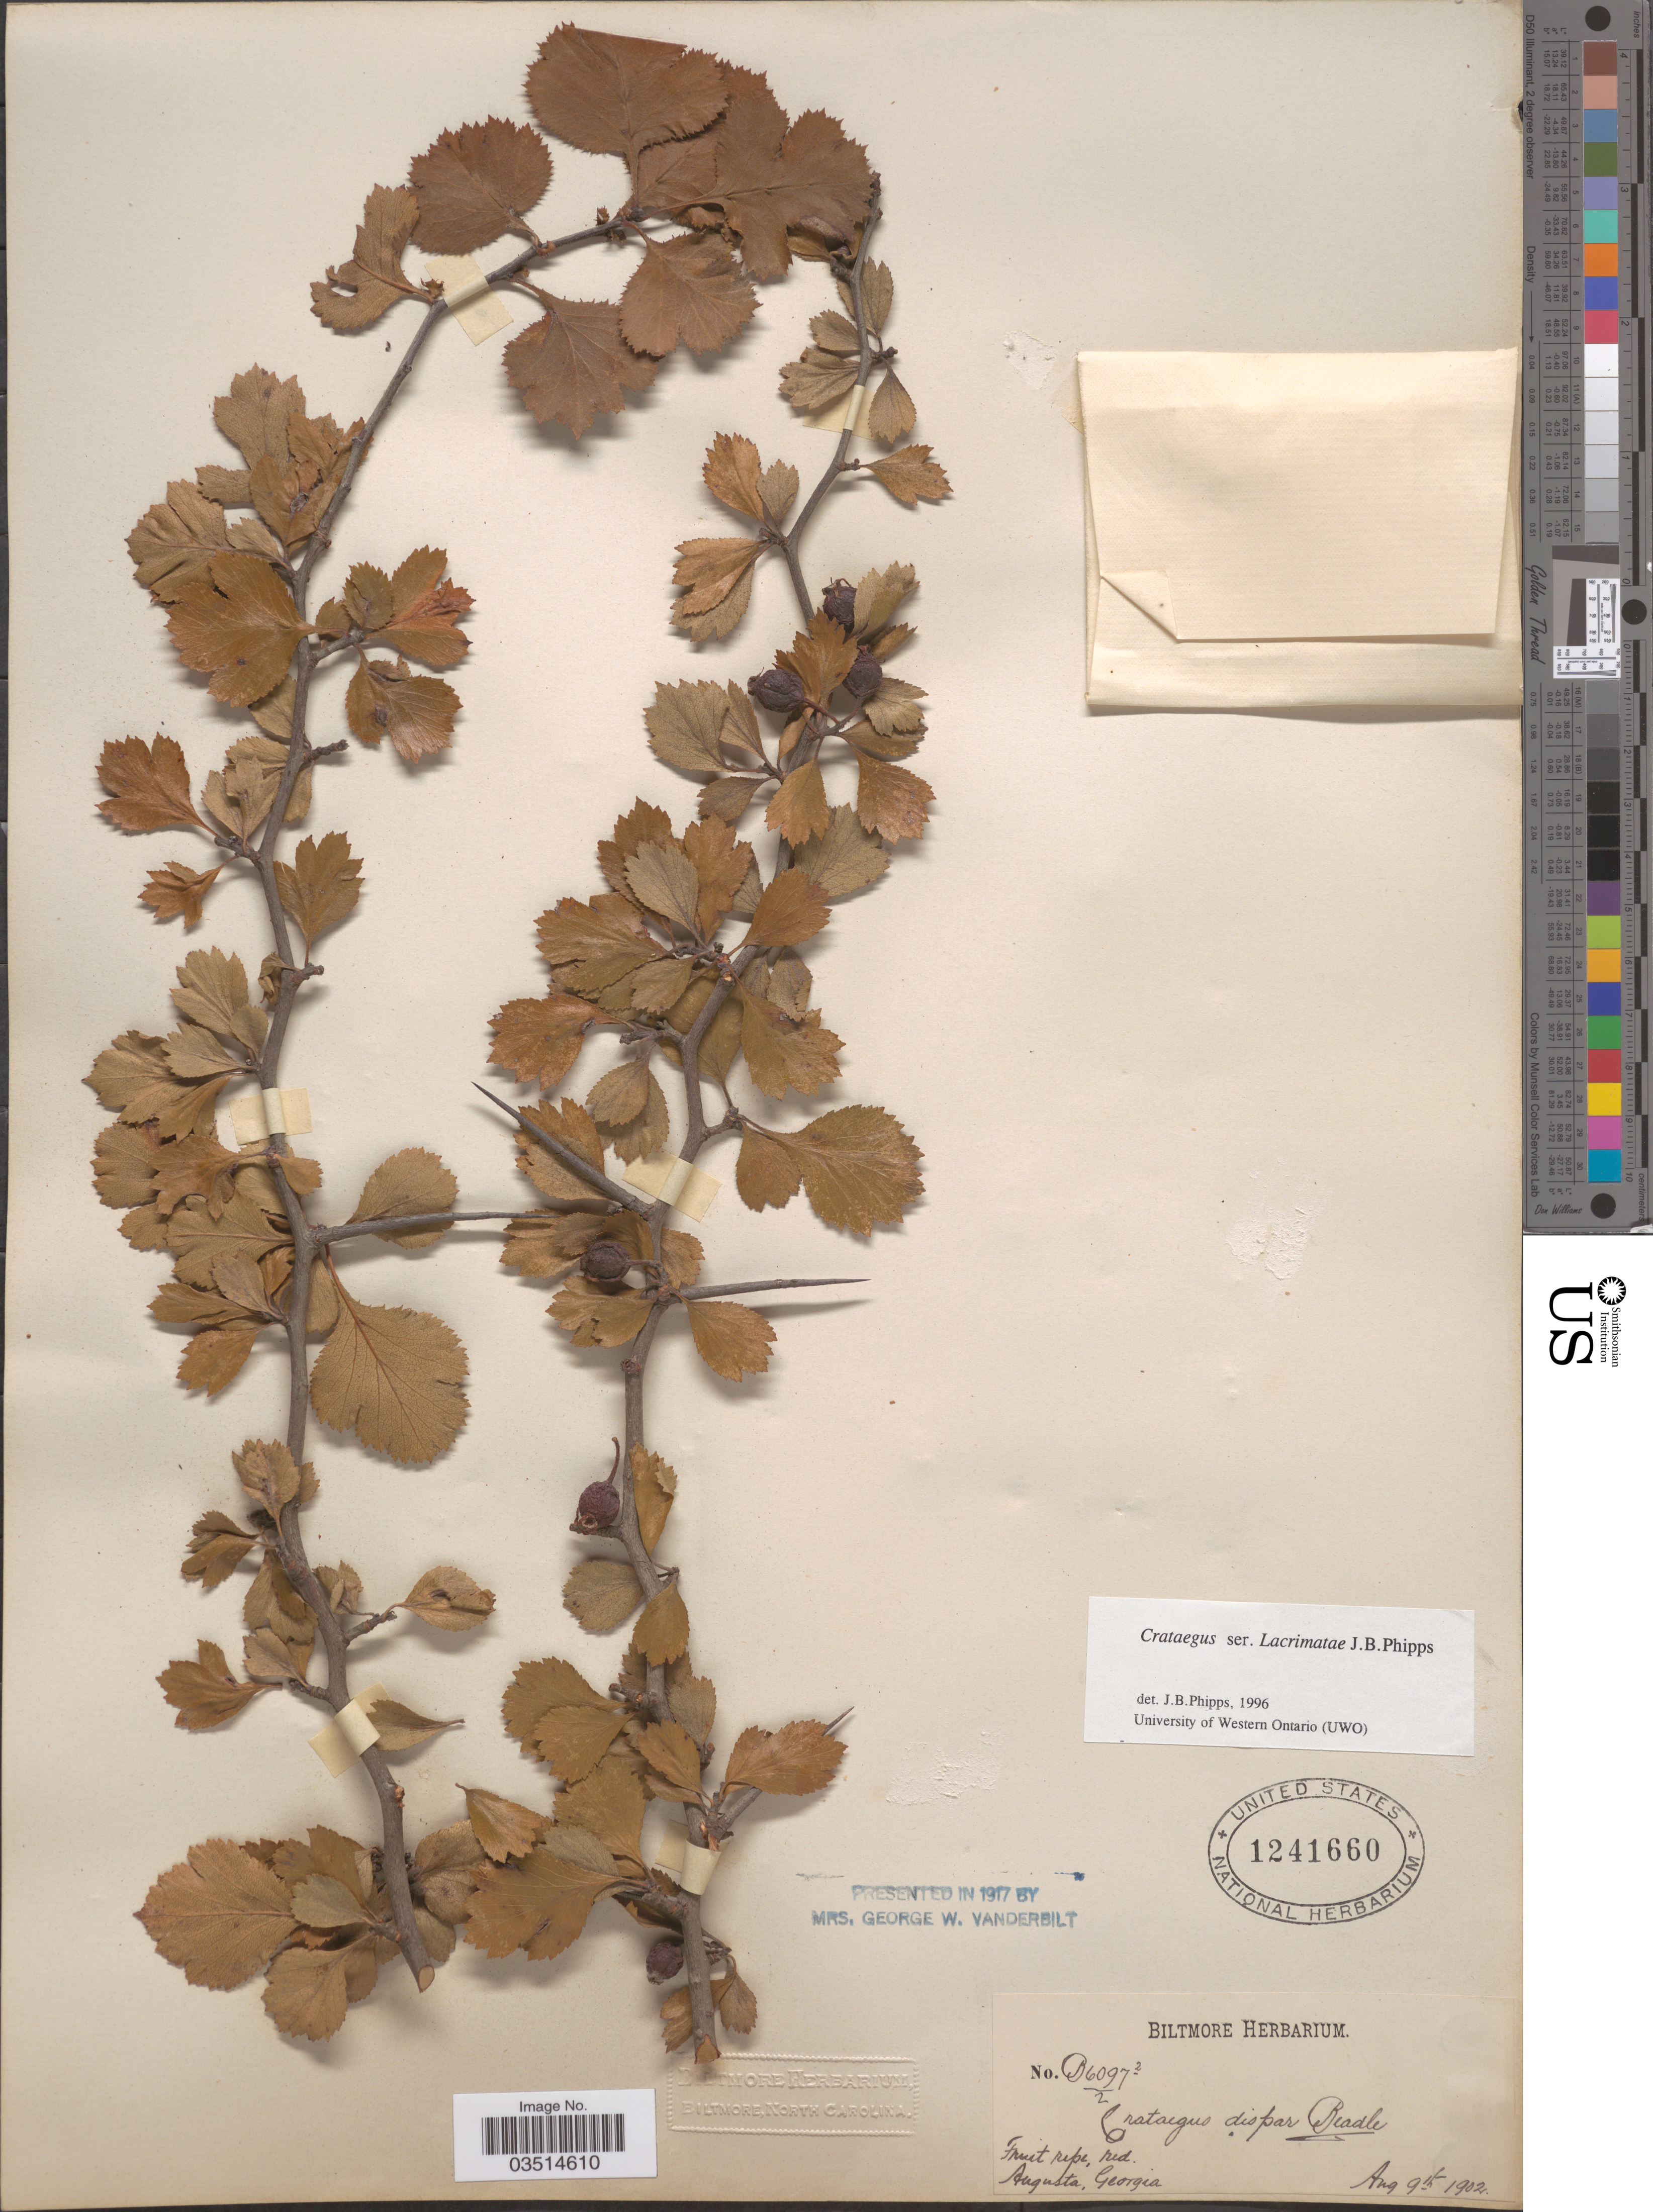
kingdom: Plantae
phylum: Tracheophyta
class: Magnoliopsida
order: Rosales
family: Rosaceae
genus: Crataegus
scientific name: Crataegus dispar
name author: Beadle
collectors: ex herb. Biltmore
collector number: B6097²-2?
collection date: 1902-08-09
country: United States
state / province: Georgia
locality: Augusta.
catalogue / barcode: US 1241660